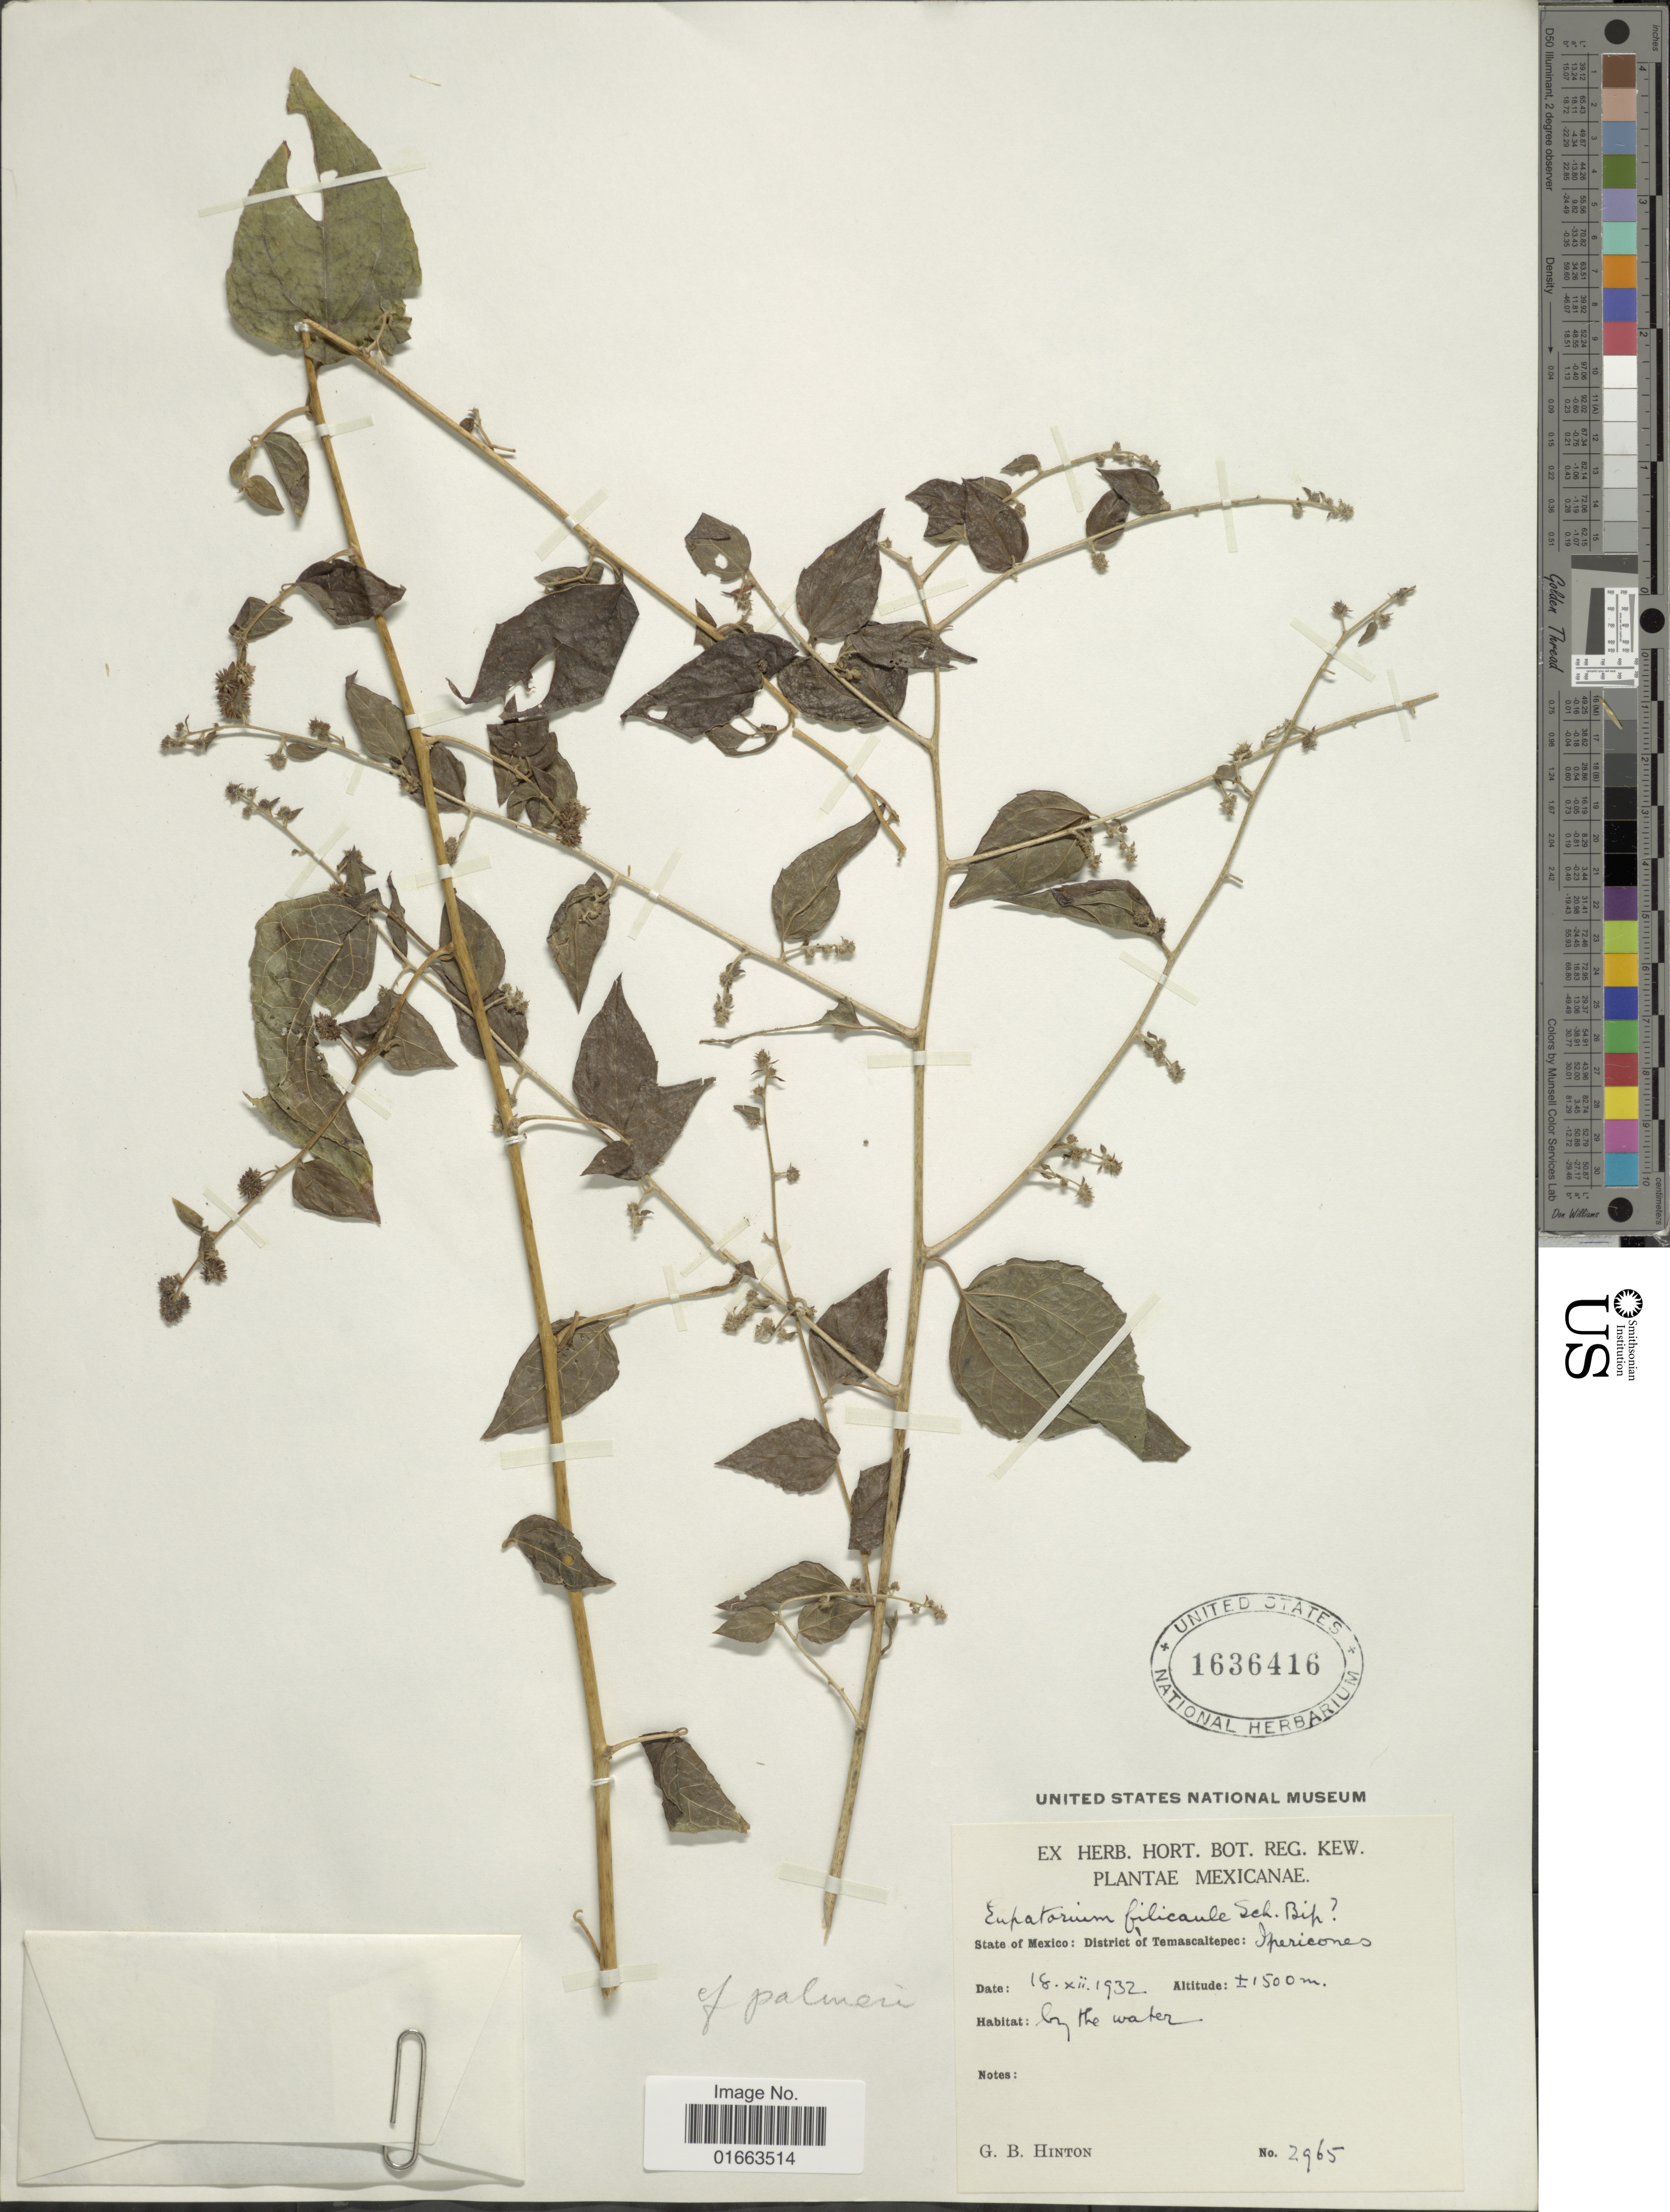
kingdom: Plantae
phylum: Tracheophyta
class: Magnoliopsida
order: Asterales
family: Asteraceae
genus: Koanophyllon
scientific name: Koanophyllon palmeri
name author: (A. Gray) R.M. King & H. Rob.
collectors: G. B. Hinton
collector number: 2965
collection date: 1932-12-18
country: Mexico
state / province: México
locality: District of Temascatepec, by the water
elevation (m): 1500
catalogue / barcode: US 1636416